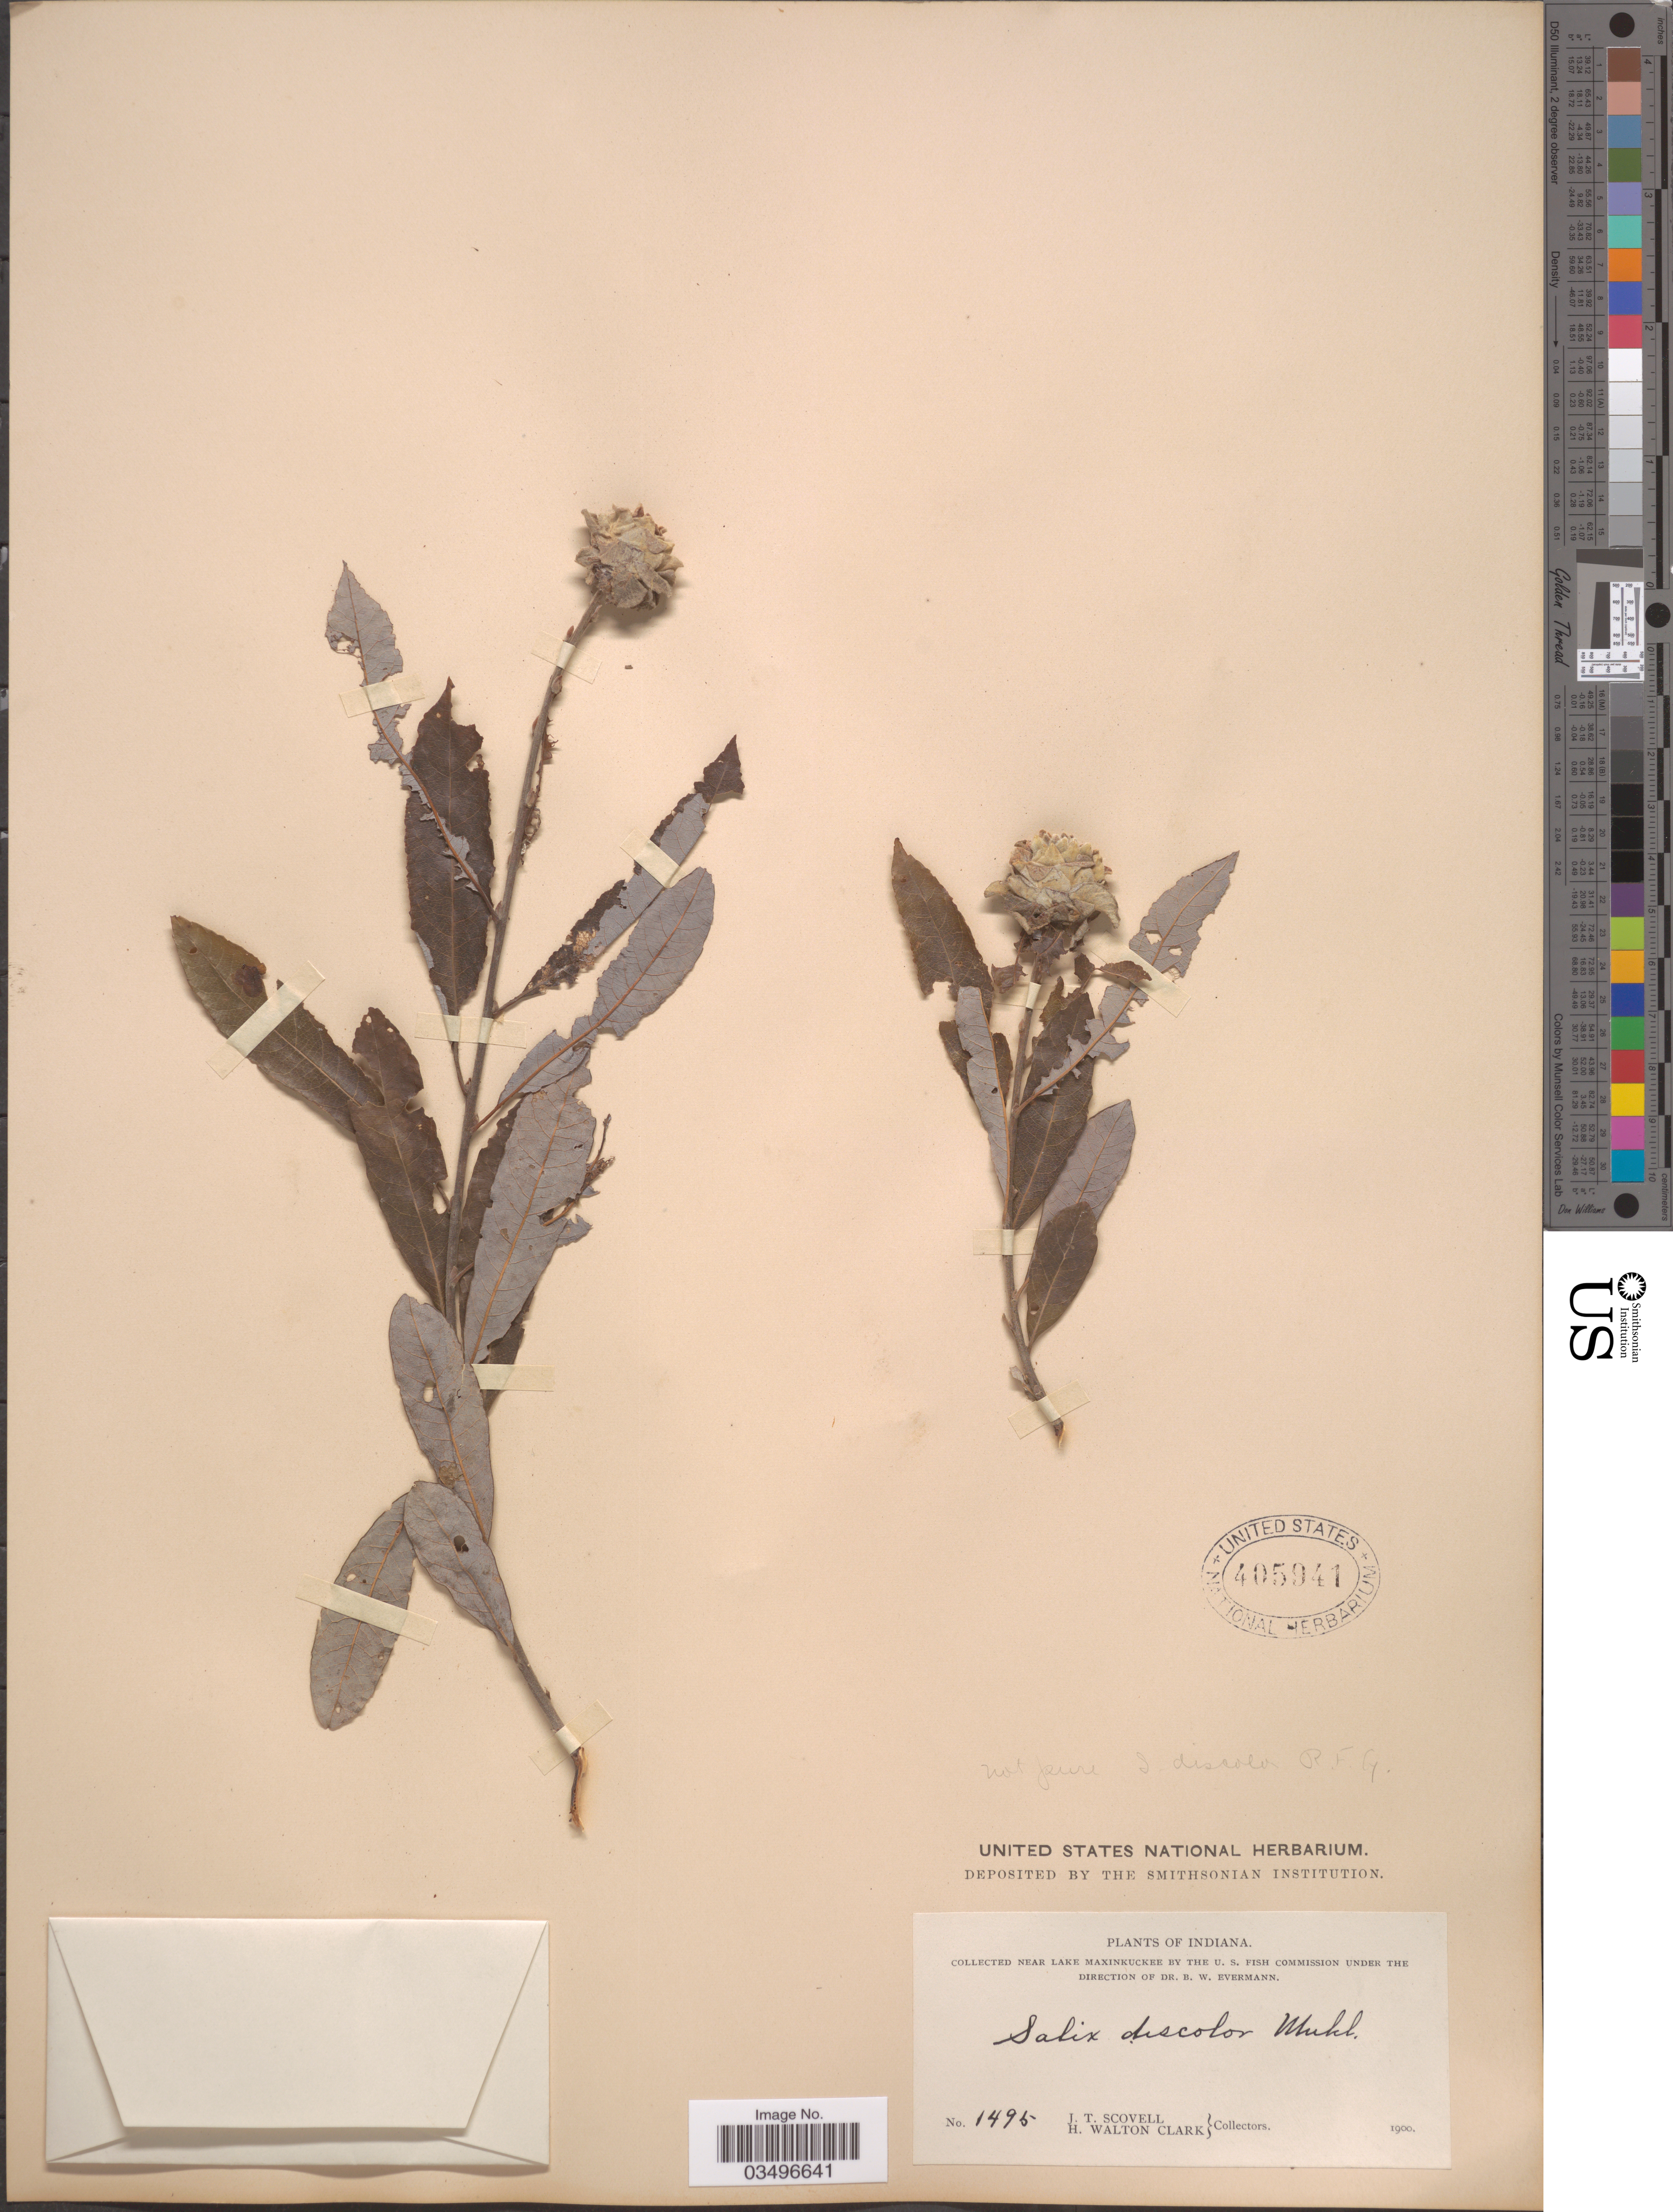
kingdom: Plantae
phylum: Tracheophyta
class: Magnoliopsida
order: Malpighiales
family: Salicaceae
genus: Salix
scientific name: Salix discolor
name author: Muhl.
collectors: J. T. Scovell & H. W. Clark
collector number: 1495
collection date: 1900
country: United States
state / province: Indiana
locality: Near the Lake Maxinkuckee.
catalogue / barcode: US 405941